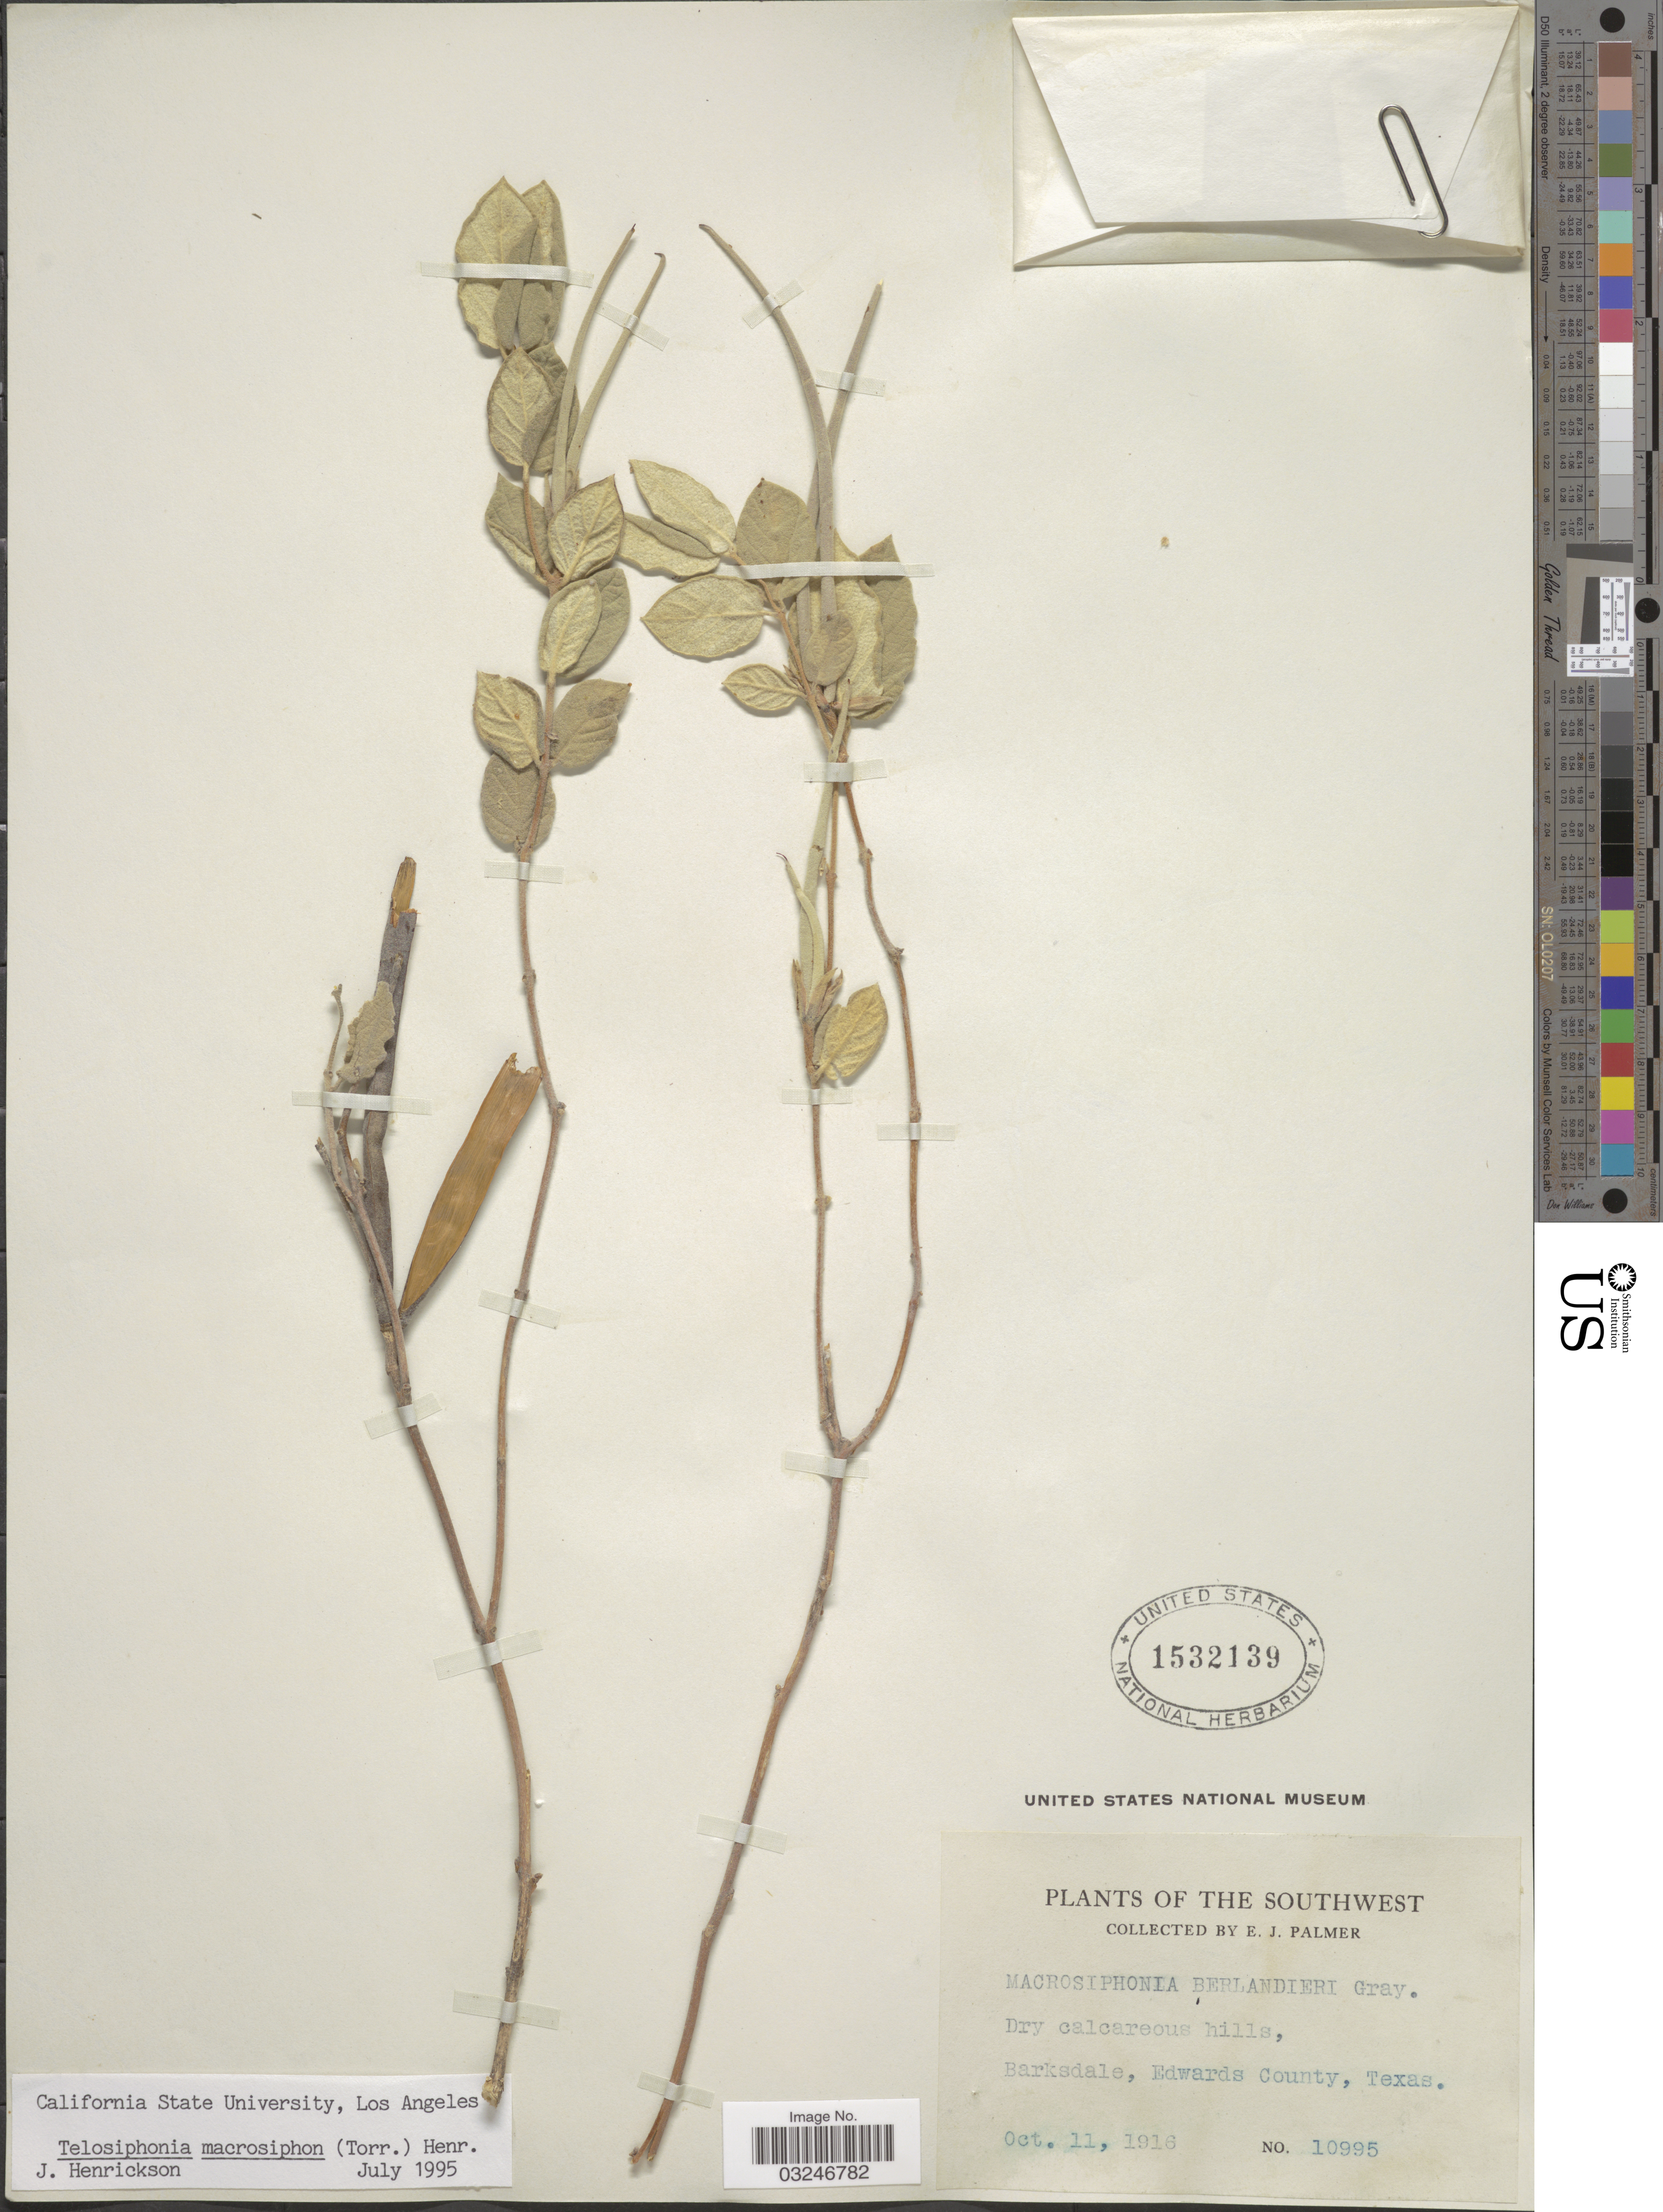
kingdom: Plantae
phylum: Tracheophyta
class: Magnoliopsida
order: Gentianales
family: Apocynaceae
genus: Telosiphonia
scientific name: Telosiphonia macrosiphon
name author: (Torr.) Henrickson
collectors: E. J. Palmer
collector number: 10995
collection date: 1916-10-11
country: United States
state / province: Texas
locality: Southwest. Barksdale, Edwards County.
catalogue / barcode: US 1532139